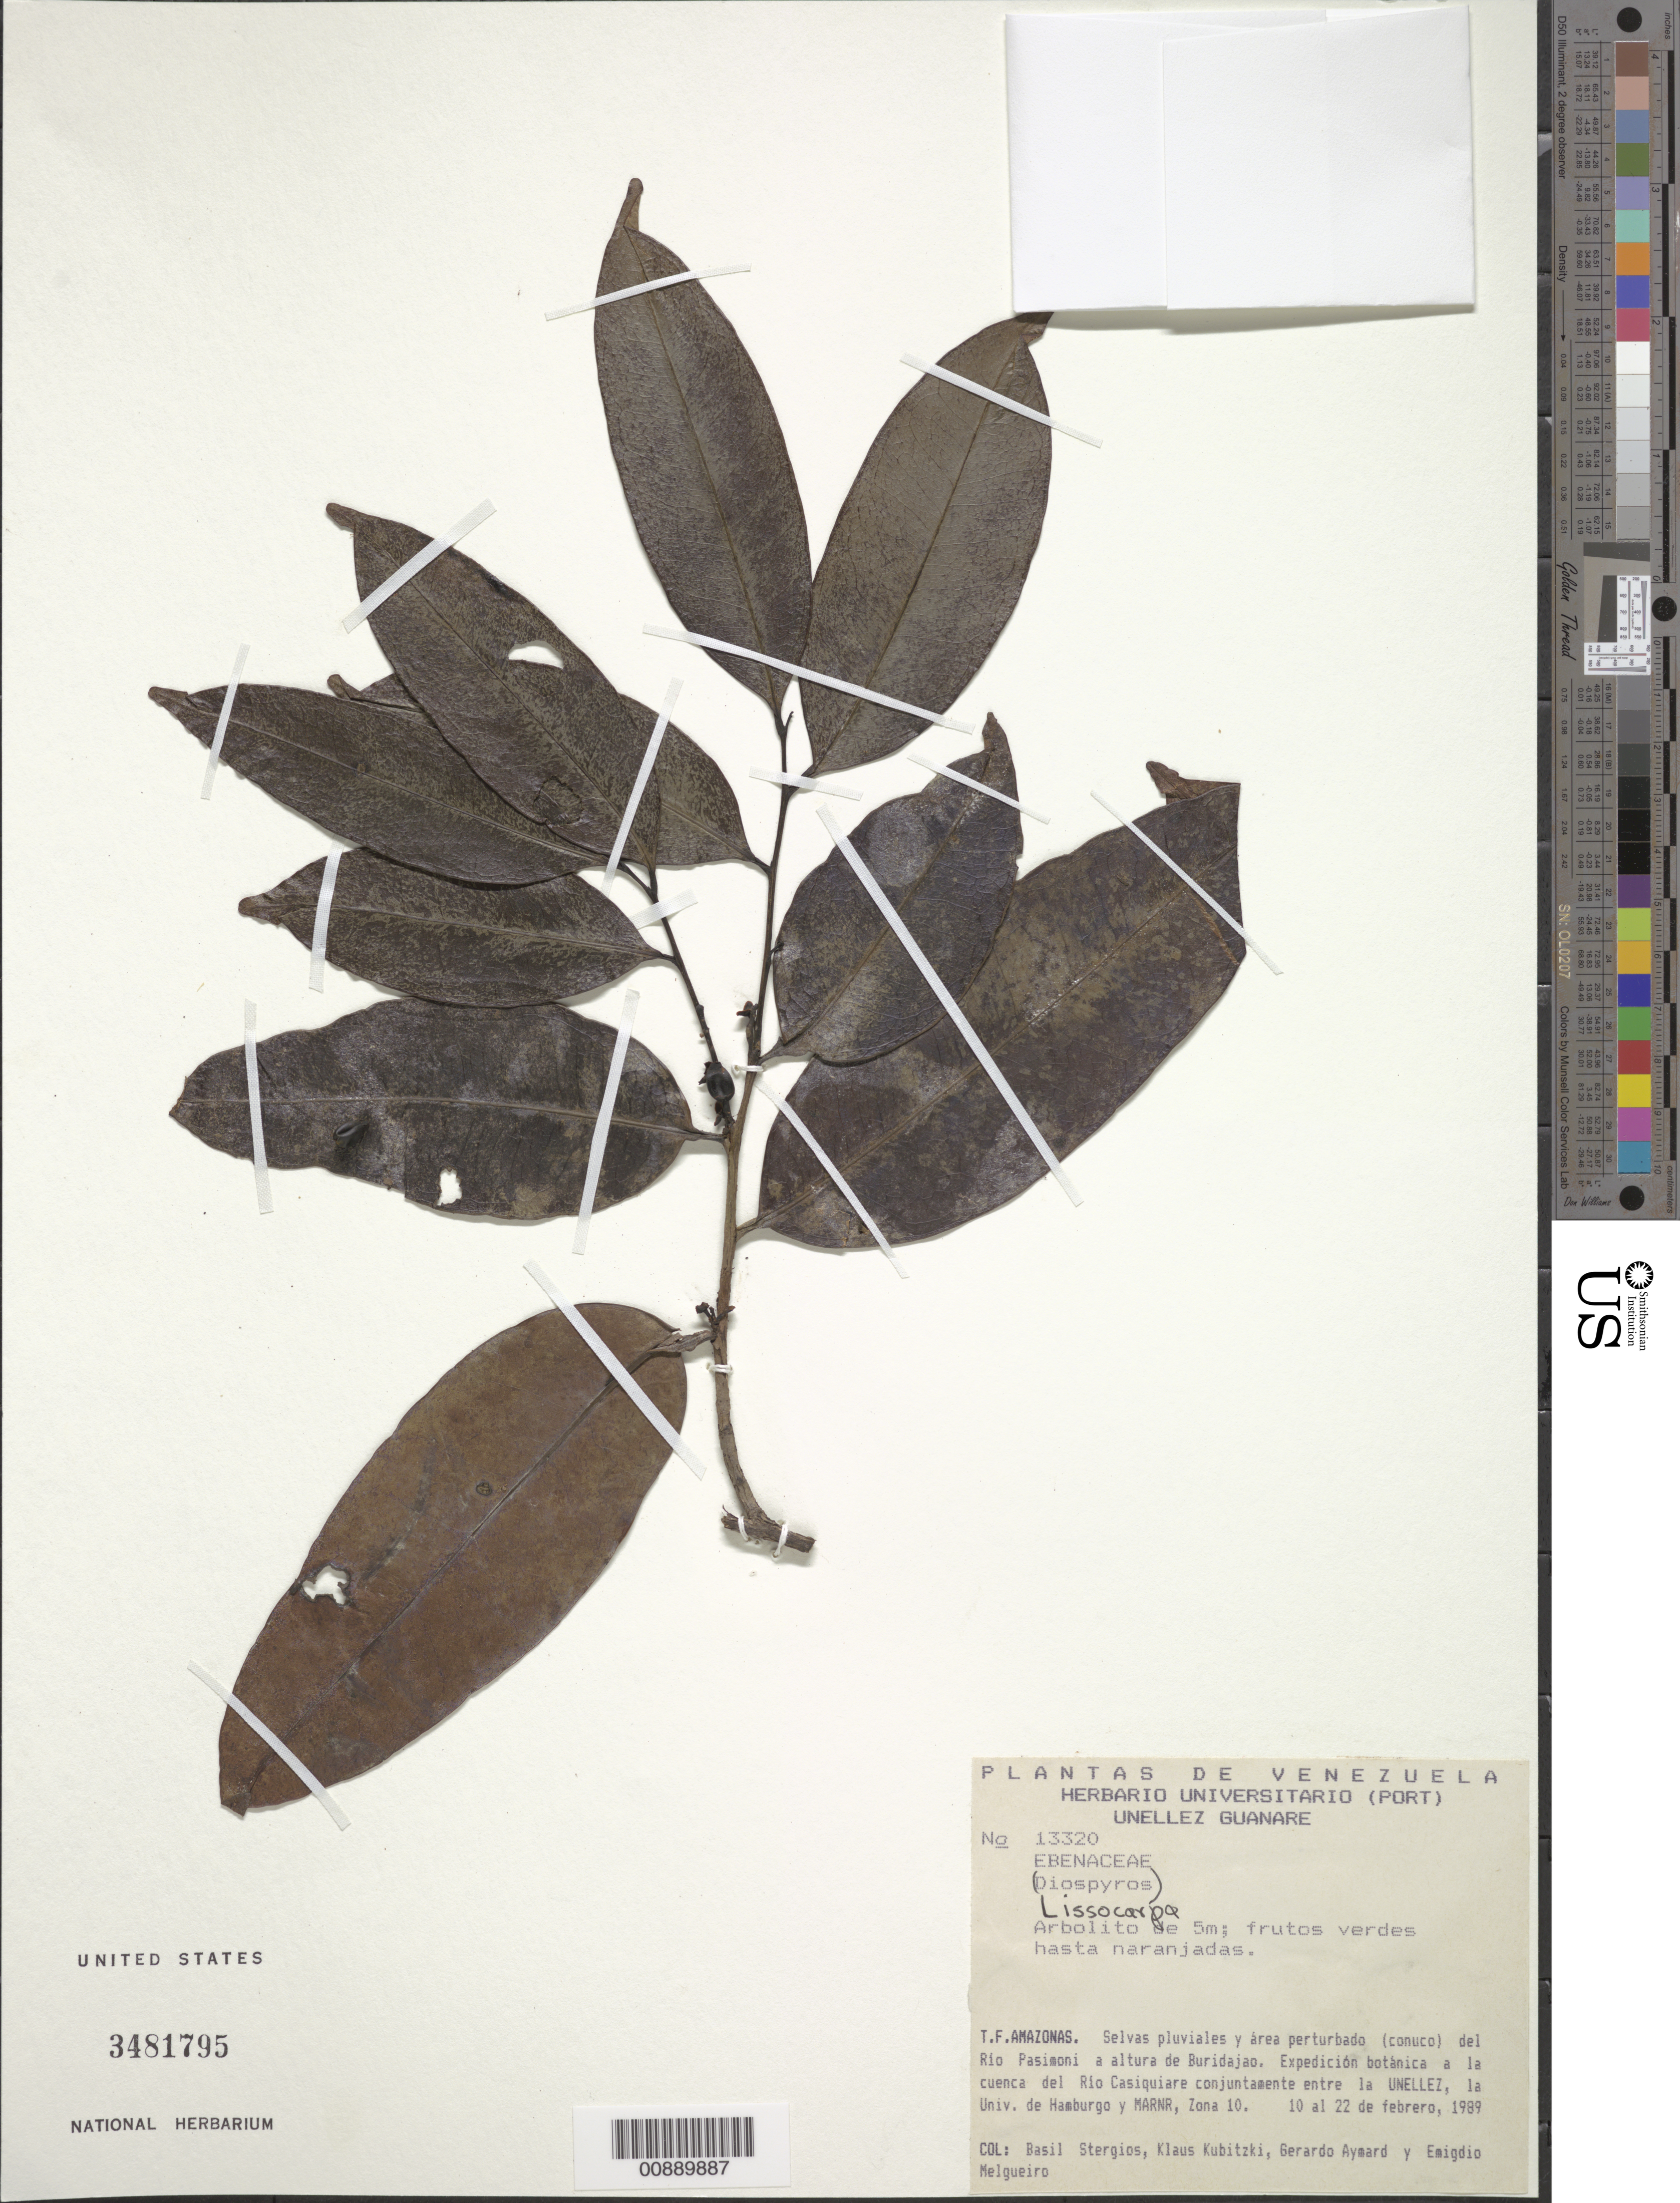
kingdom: Plantae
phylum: Tracheophyta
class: Magnoliopsida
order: Ericales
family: Ebenaceae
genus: Lissocarpa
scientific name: Lissocarpa benthami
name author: Gürke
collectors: B. G. Stergios, K. Kubitzki, G. A. Aymard & E. Melgueiro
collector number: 13320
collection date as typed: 10-Feb-89 to 22-Feb-89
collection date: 1989-02-10/1989-02-22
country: Venezuela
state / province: Amazonas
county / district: Río Negro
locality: Río Casiquiare, Río Pasimoni, a altura de Buridajao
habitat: Selvas pluviales y area perturbado (conuco) del río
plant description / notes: Cited by B. Wallnöfer in Ann. Naturhist Mus. Wien, B 105: 534. 2004.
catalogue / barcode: US 3481795